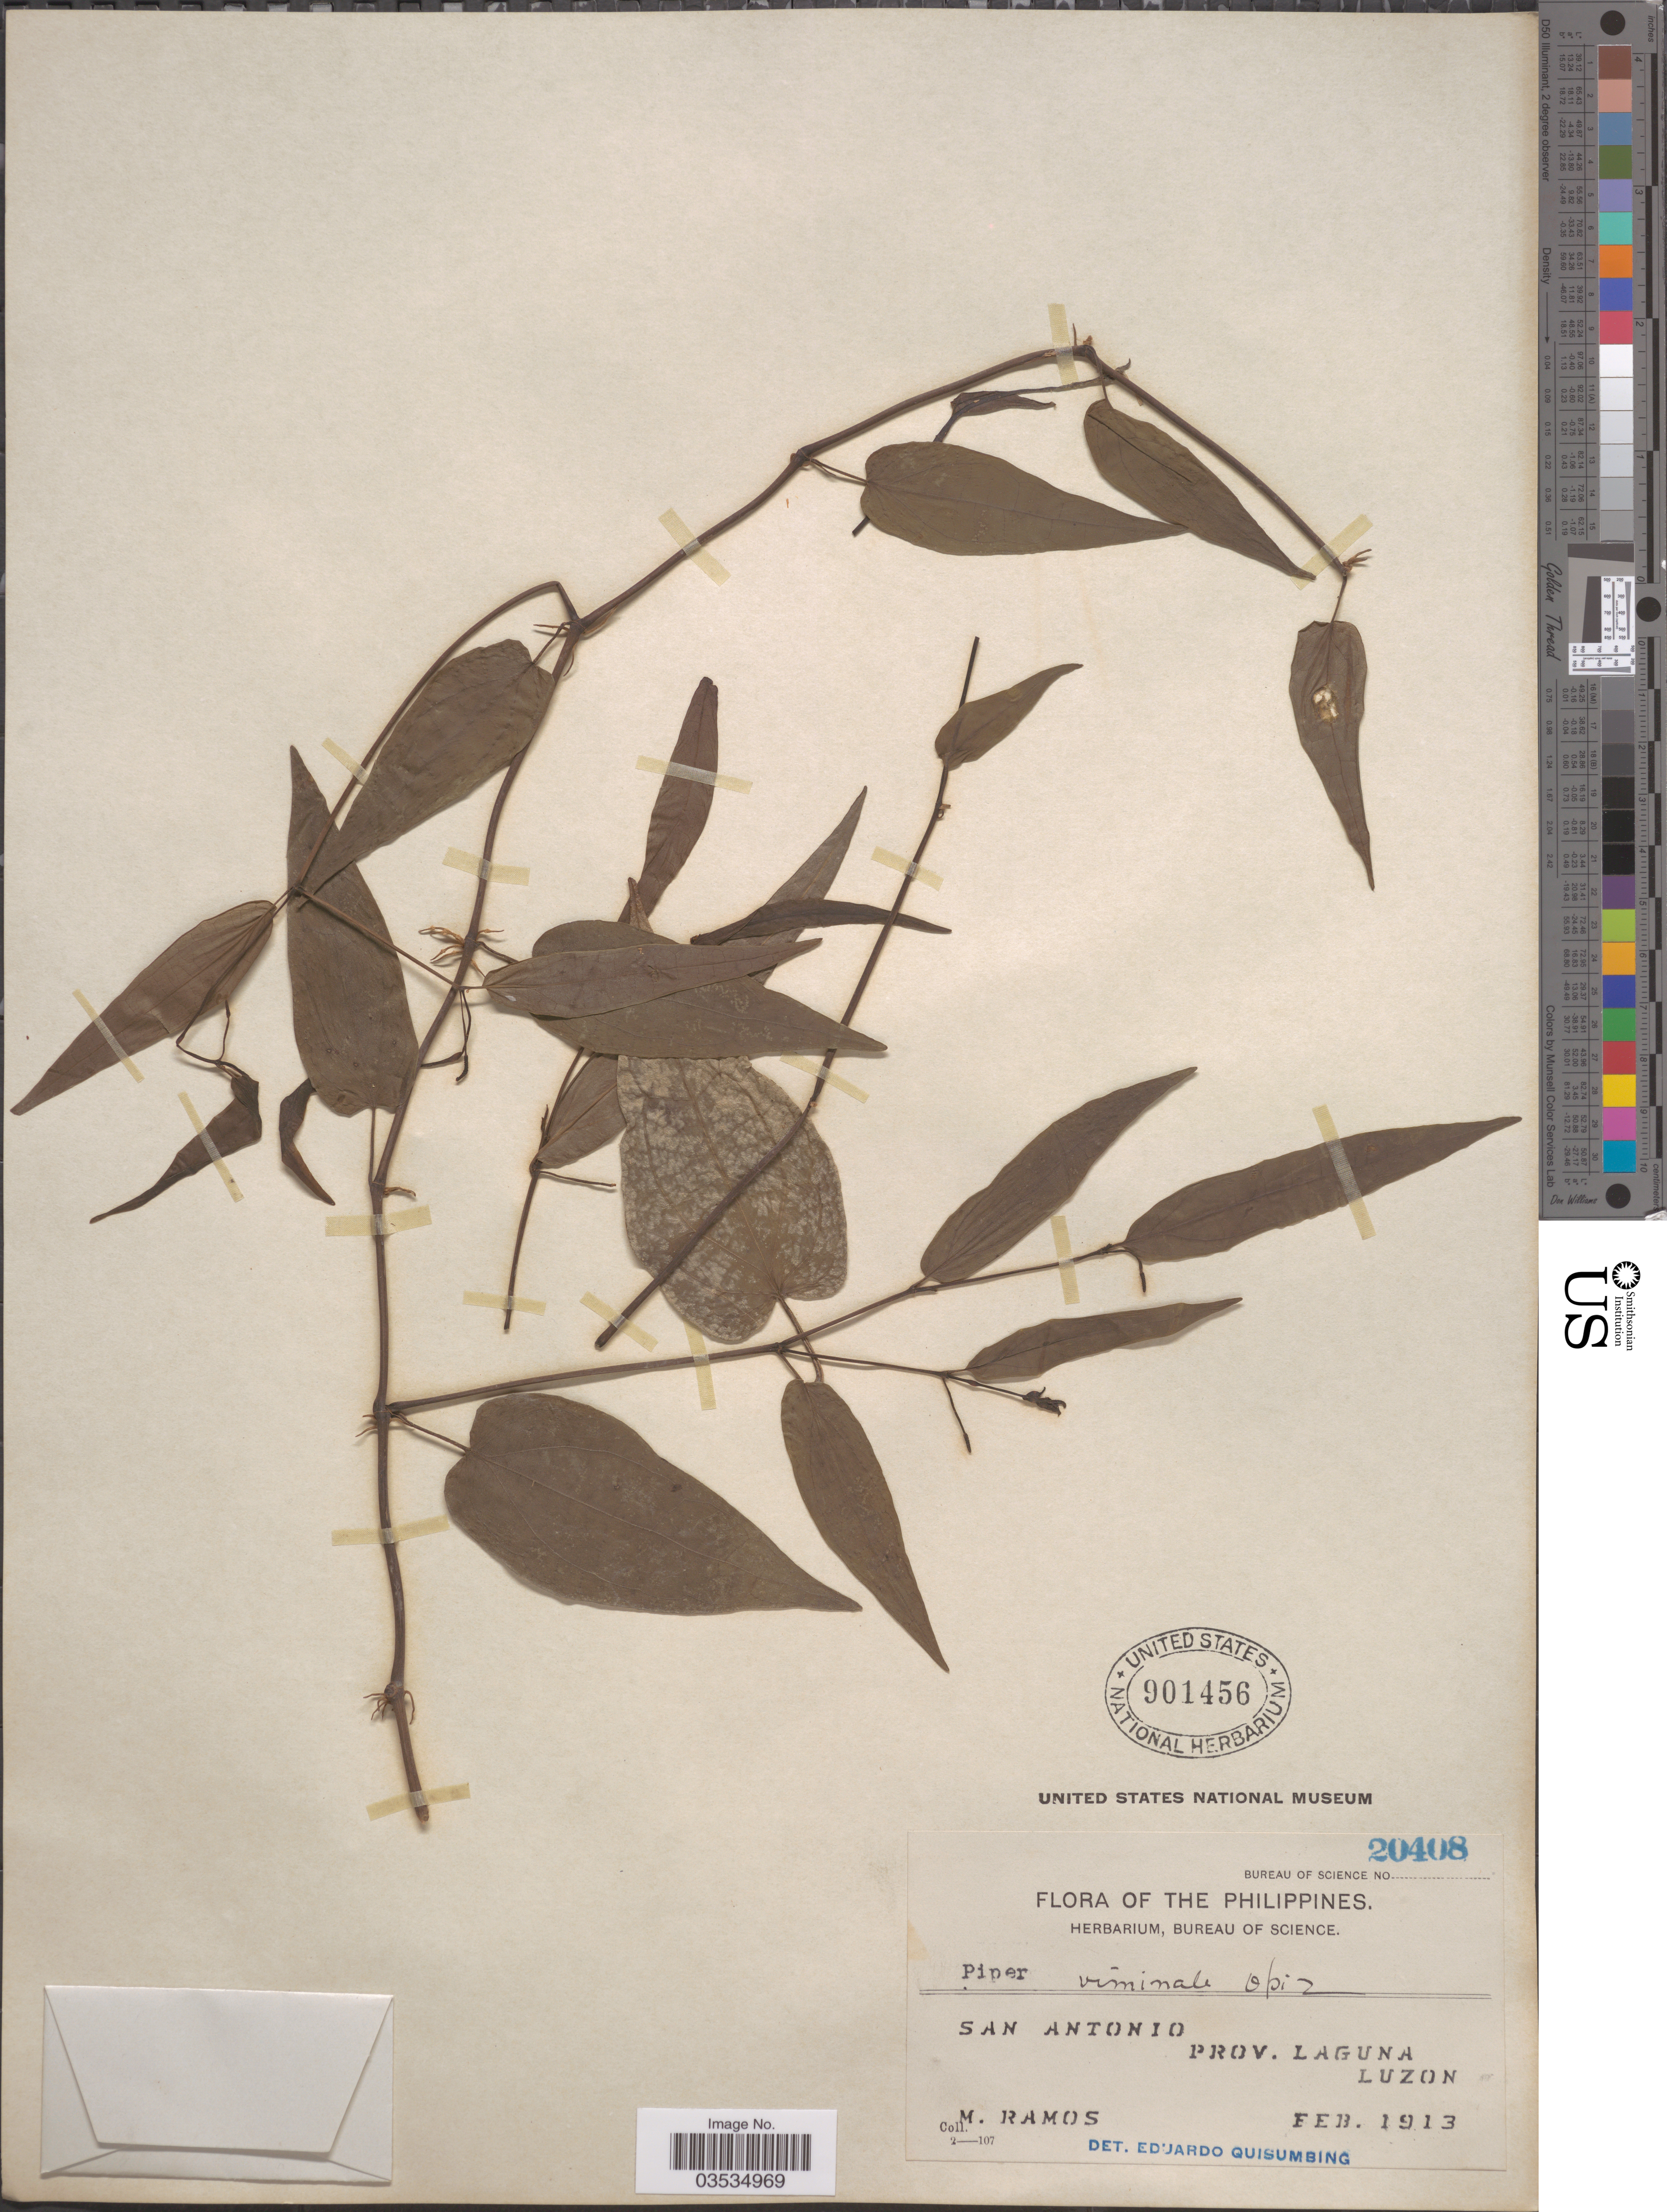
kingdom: Plantae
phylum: Tracheophyta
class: Magnoliopsida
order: Piperales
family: Piperaceae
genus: Piper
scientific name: Piper viminale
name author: Opiz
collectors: M. Ramos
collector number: Bureau of Science 20408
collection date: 1913-02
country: Philippines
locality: San Antonio. Prov. Laguna. Luzon.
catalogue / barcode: US 901456